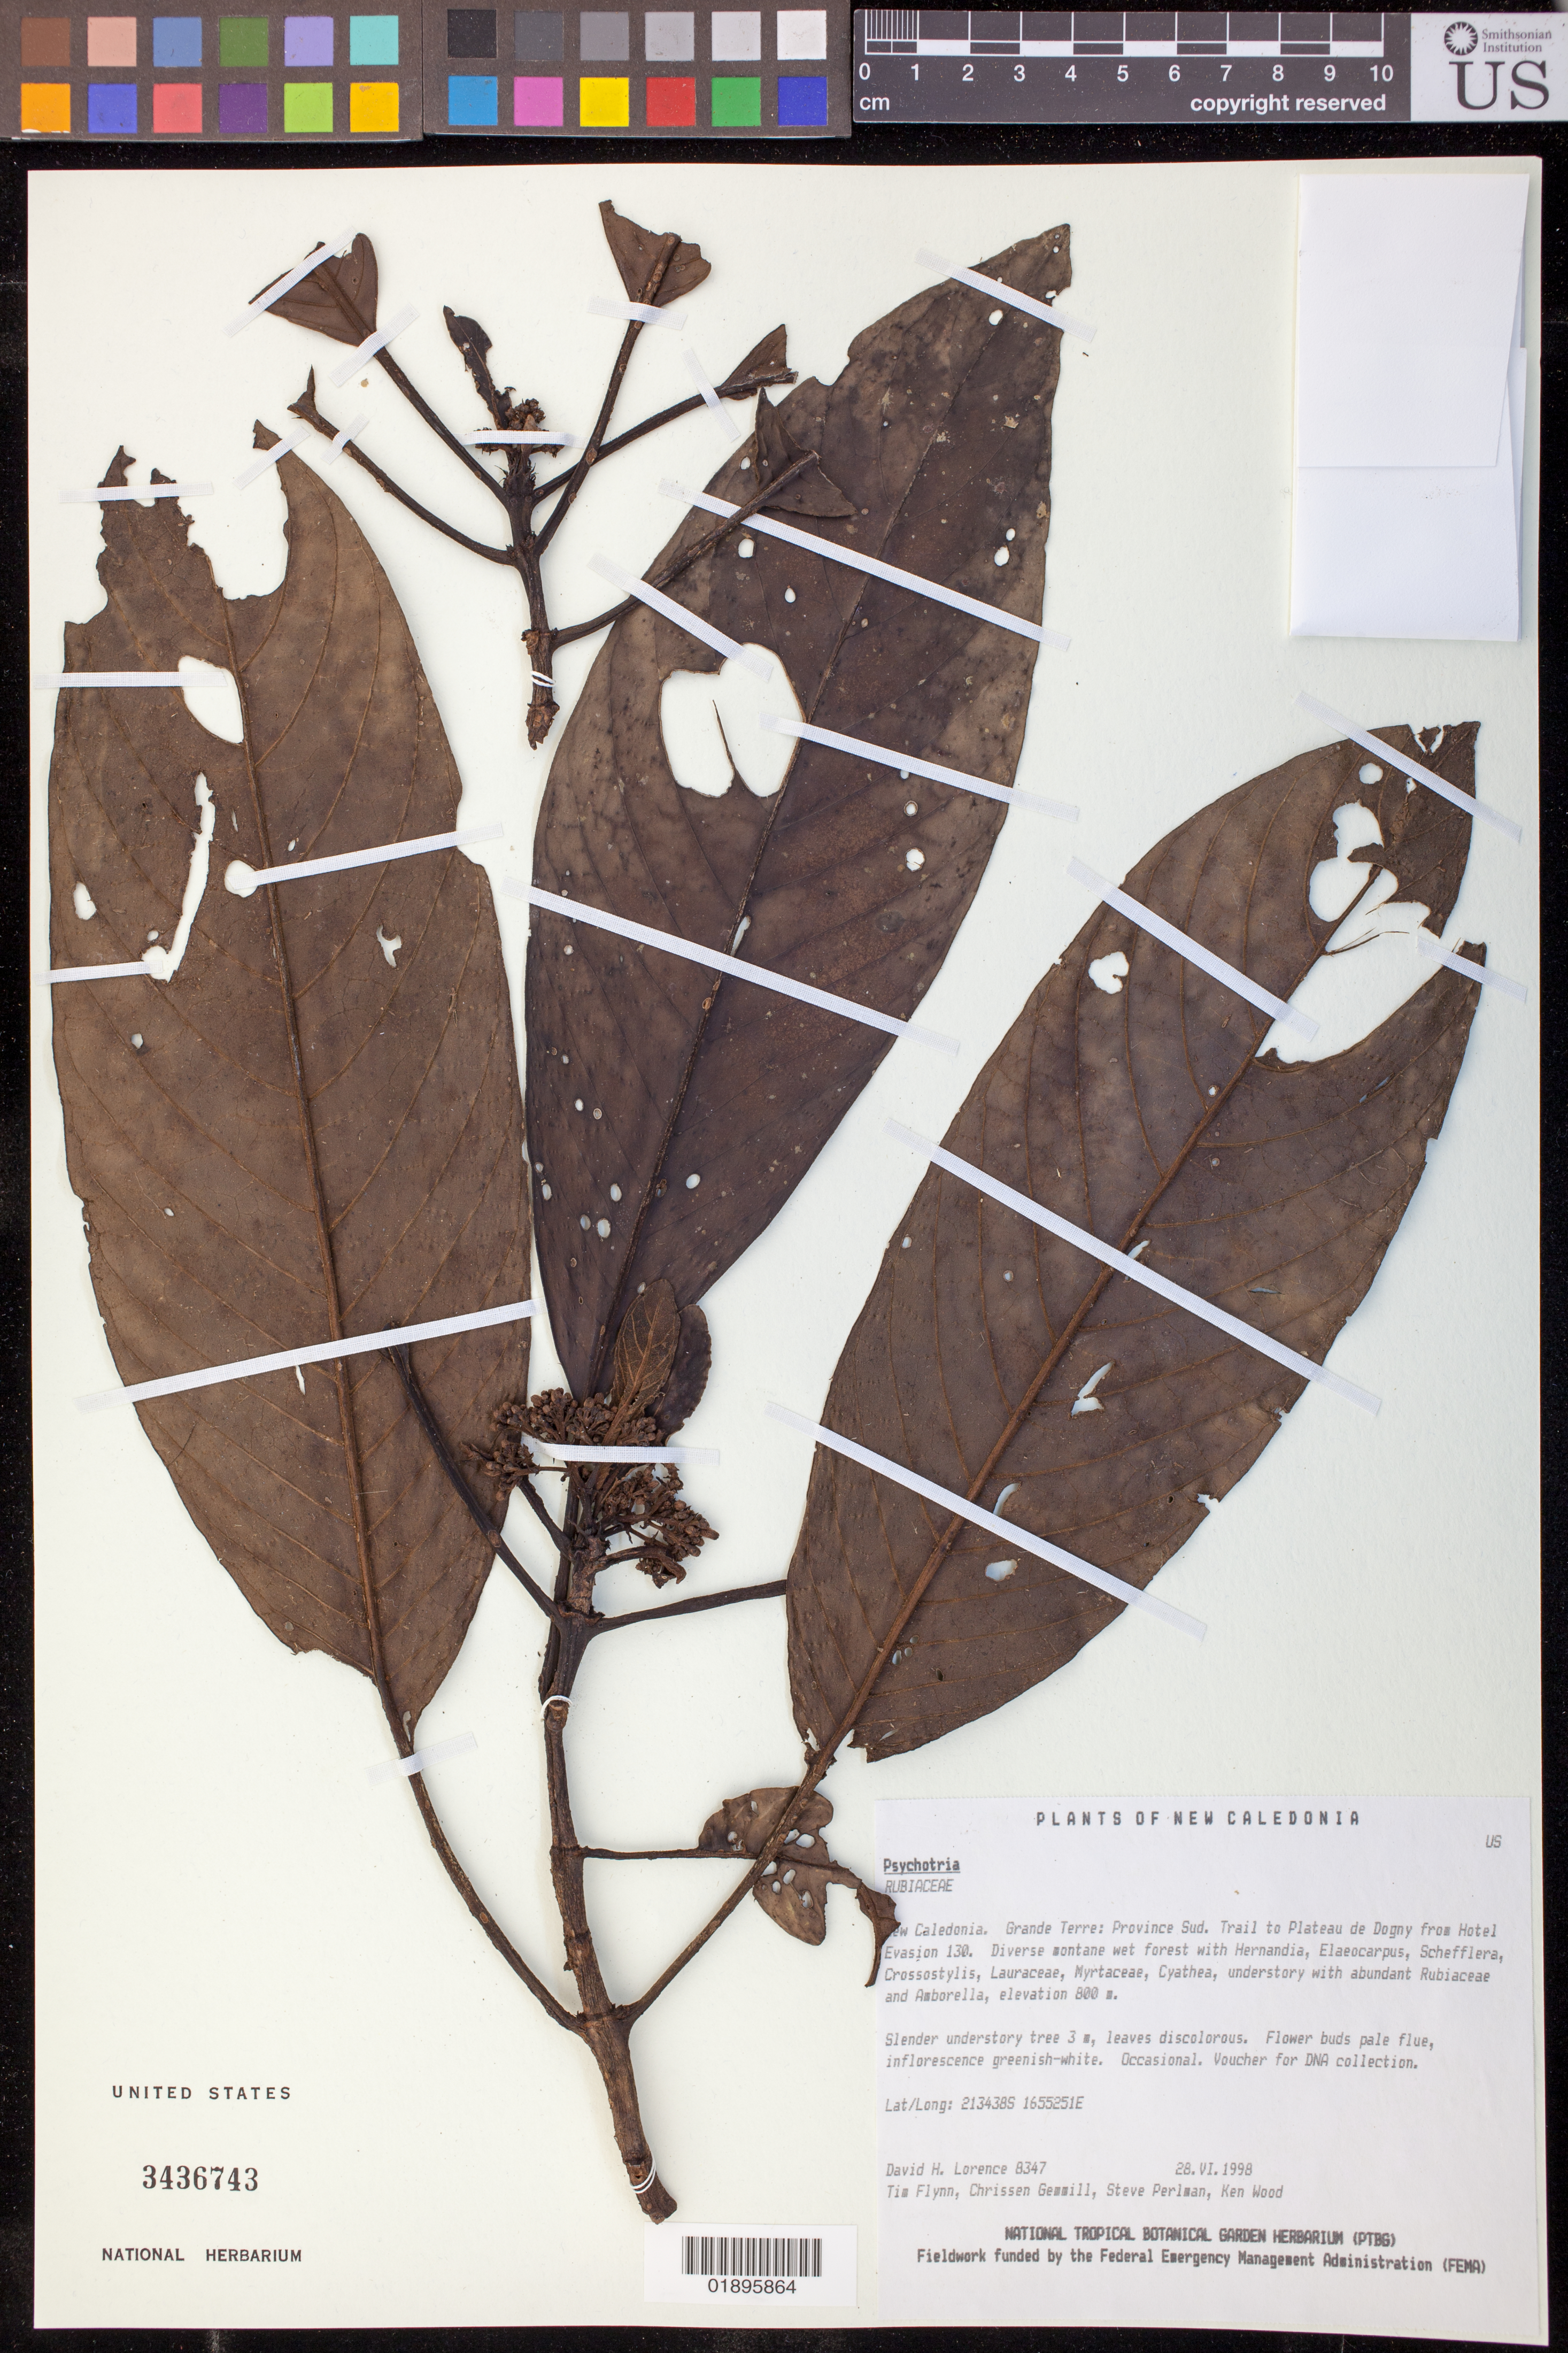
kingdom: Plantae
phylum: Tracheophyta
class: Magnoliopsida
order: Gentianales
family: Rubiaceae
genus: Psychotria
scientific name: Psychotria sp.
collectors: D. Lorence, C. Gemmill, S. P. Perlman & K. R. Wood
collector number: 8347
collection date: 1998-06-28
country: New Caledonia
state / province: Sud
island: Grand Terre Island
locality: Trail to Plateau de Dogny from Hotel Evasion 130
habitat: Diverse montane wet forest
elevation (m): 800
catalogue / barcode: US 3436743